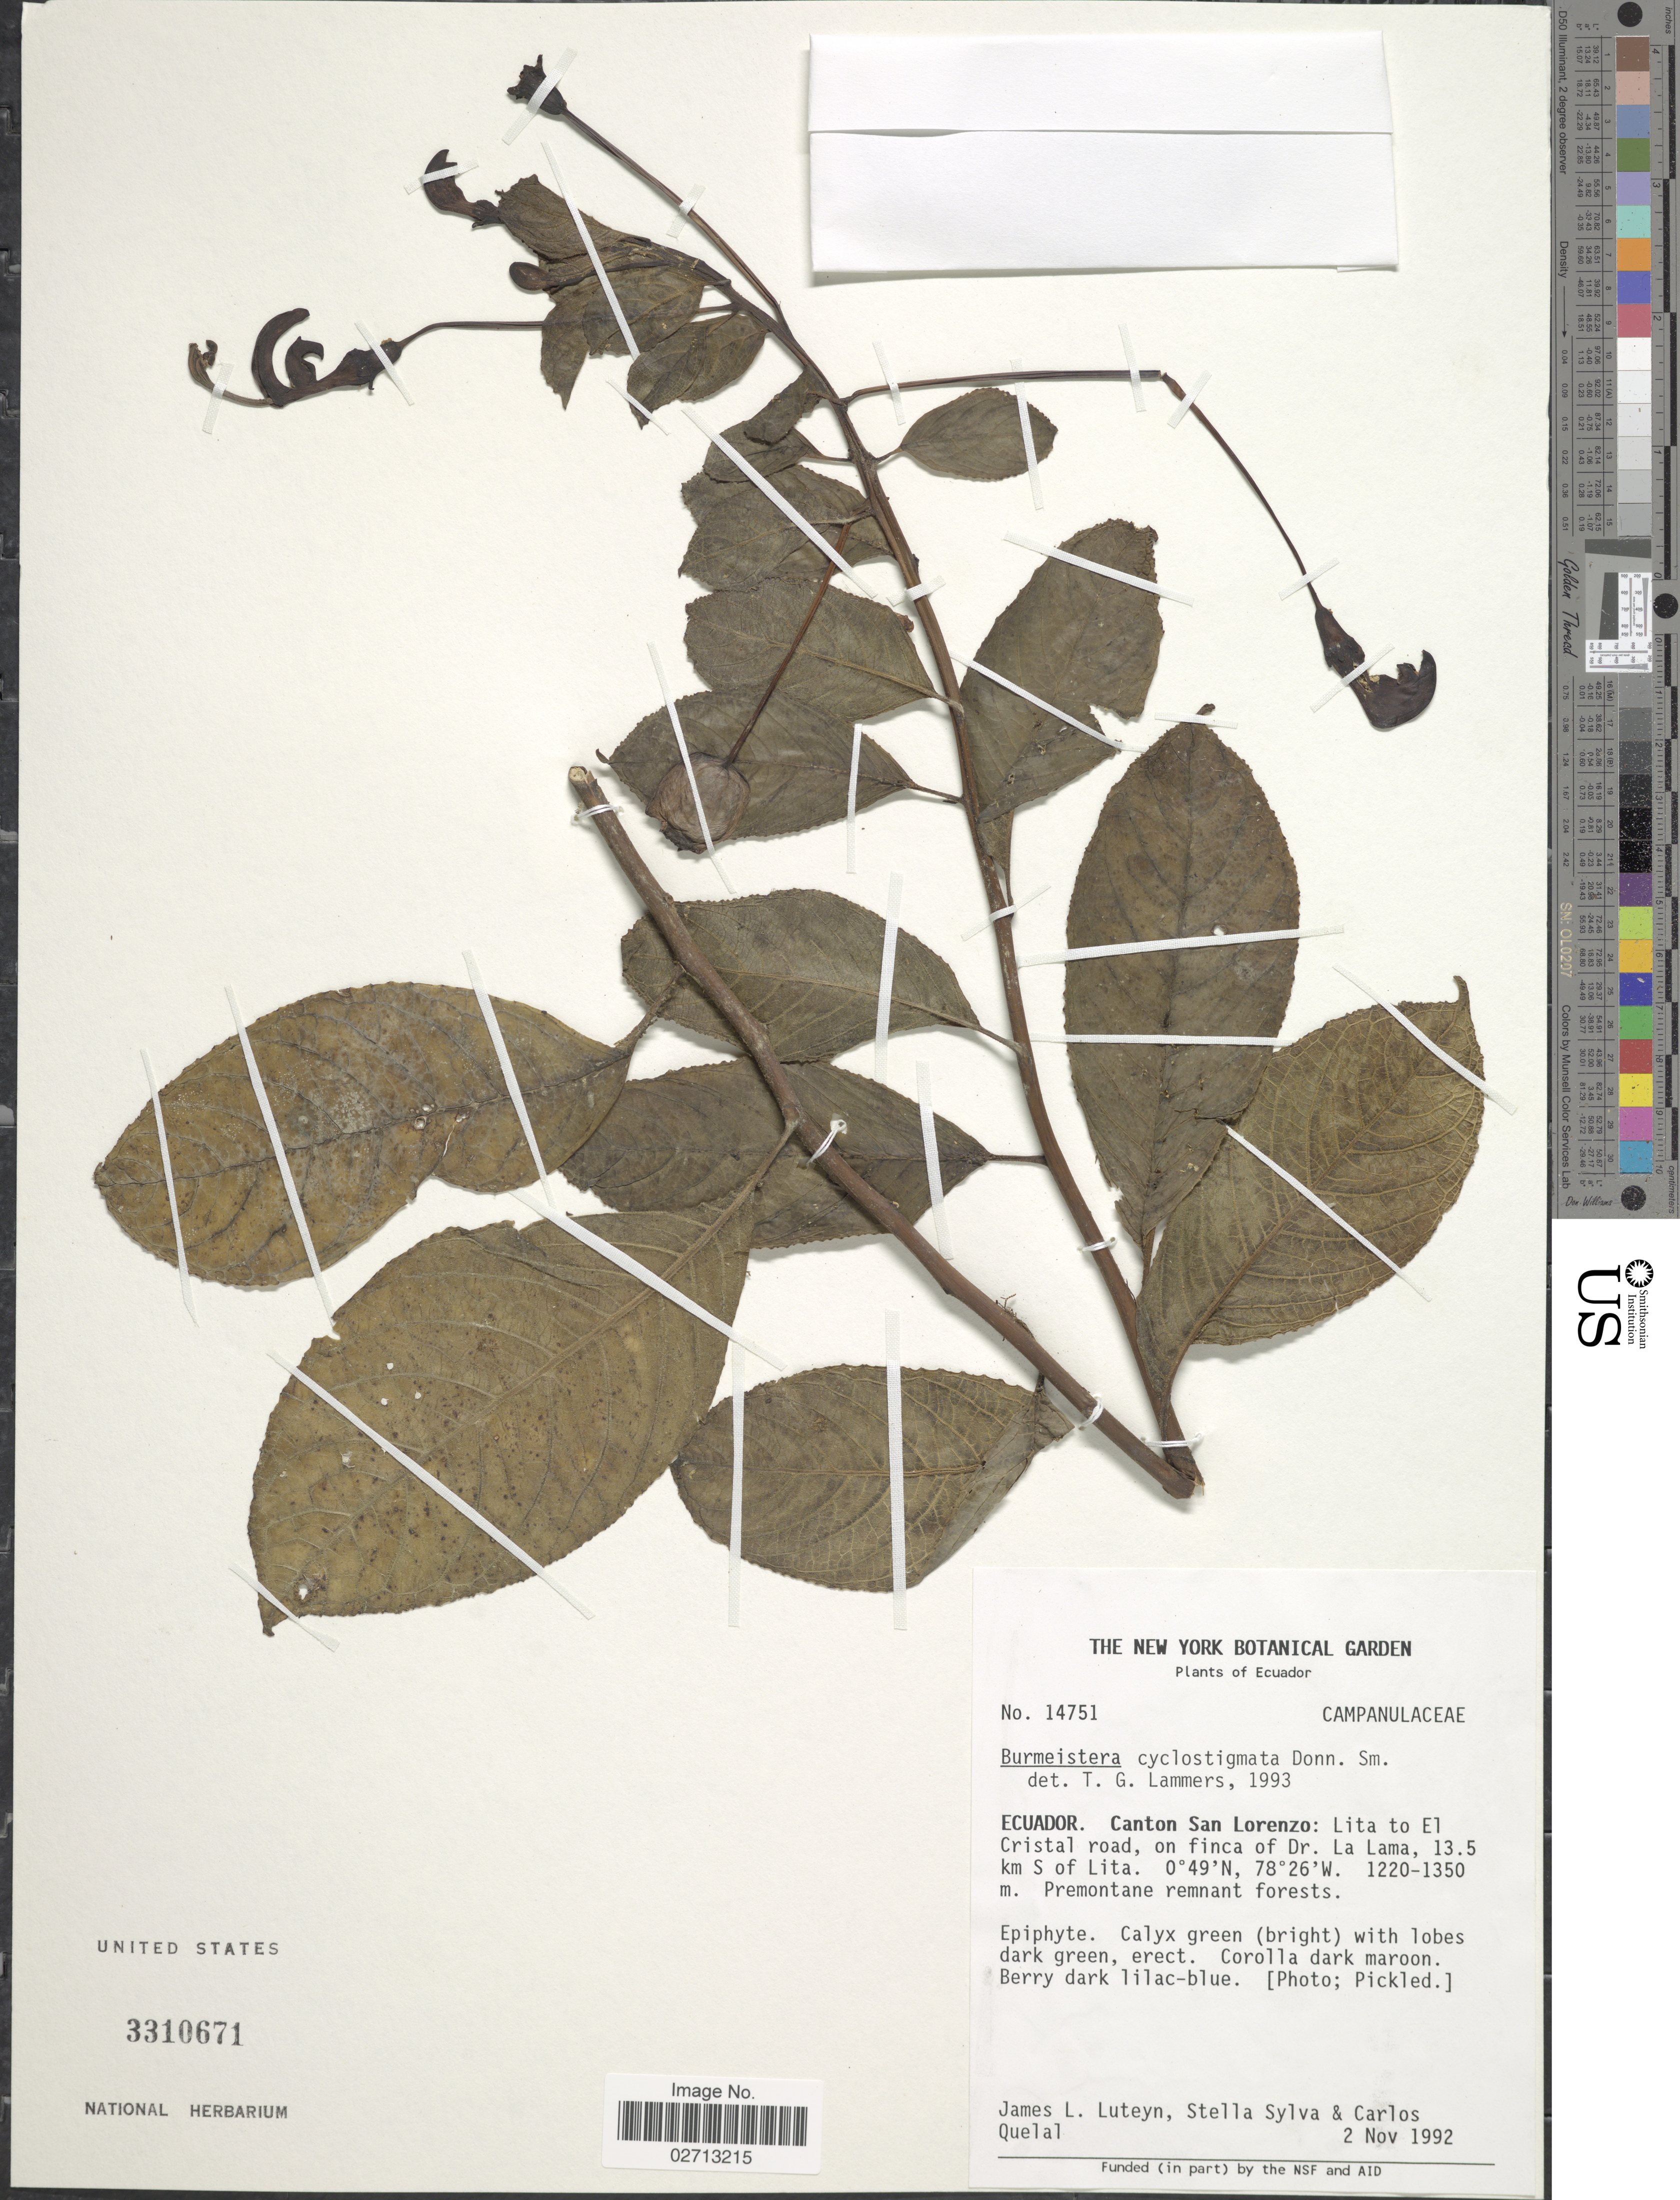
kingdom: Plantae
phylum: Tracheophyta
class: Magnoliopsida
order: Asterales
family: Campanulaceae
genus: Burmeistera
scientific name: Burmeistera cyclostigmata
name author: Donn. Sm.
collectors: J. L. Luteyn, S. Sylva & C. Quelal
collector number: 14751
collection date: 1992-11-02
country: Ecuador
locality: Canton San Lorenzo: Lita to El Cristal road, on finca of Dr. La Lama, 13.5 km S of Lita.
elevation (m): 1220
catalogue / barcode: US 3310671